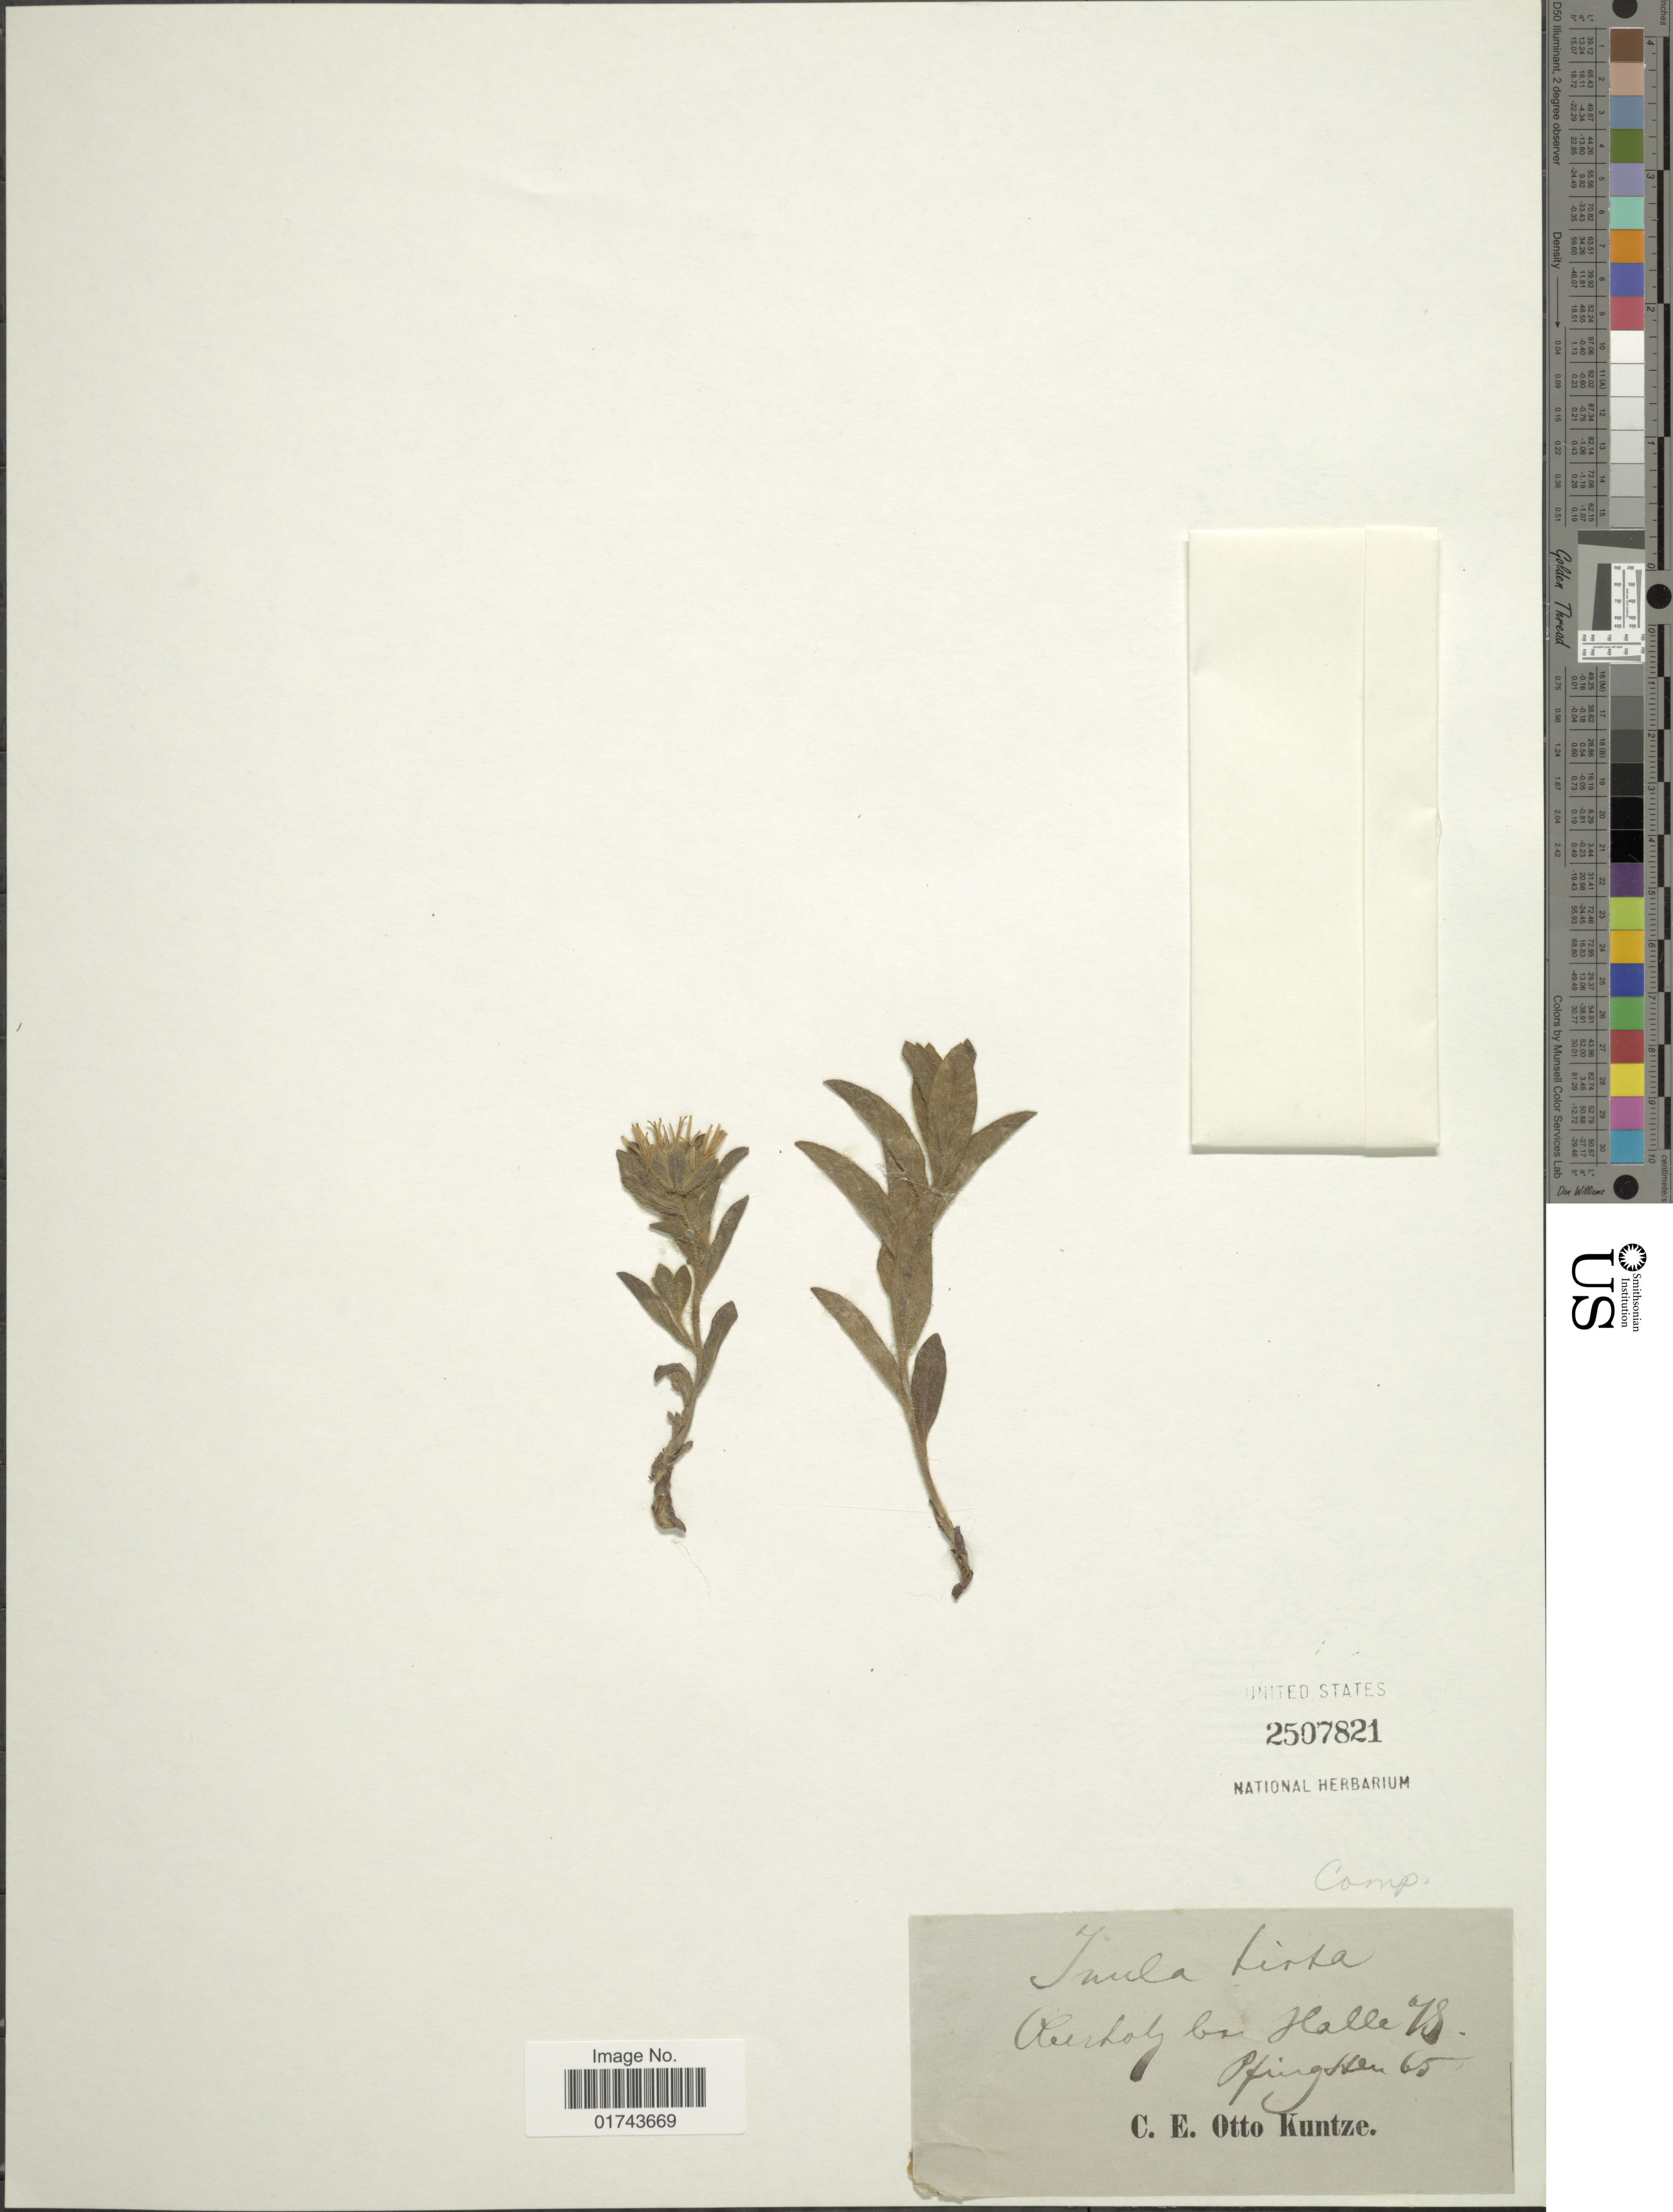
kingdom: Plantae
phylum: Tracheophyta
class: Magnoliopsida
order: Asterales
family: Asteraceae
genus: Inula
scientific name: Inula hirta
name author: L.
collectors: C.E.O. Kuntze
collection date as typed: Spring, 65*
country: Germany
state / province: Sachsen-Anhalt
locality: Oberholz bei Halle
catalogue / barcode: US 2507821